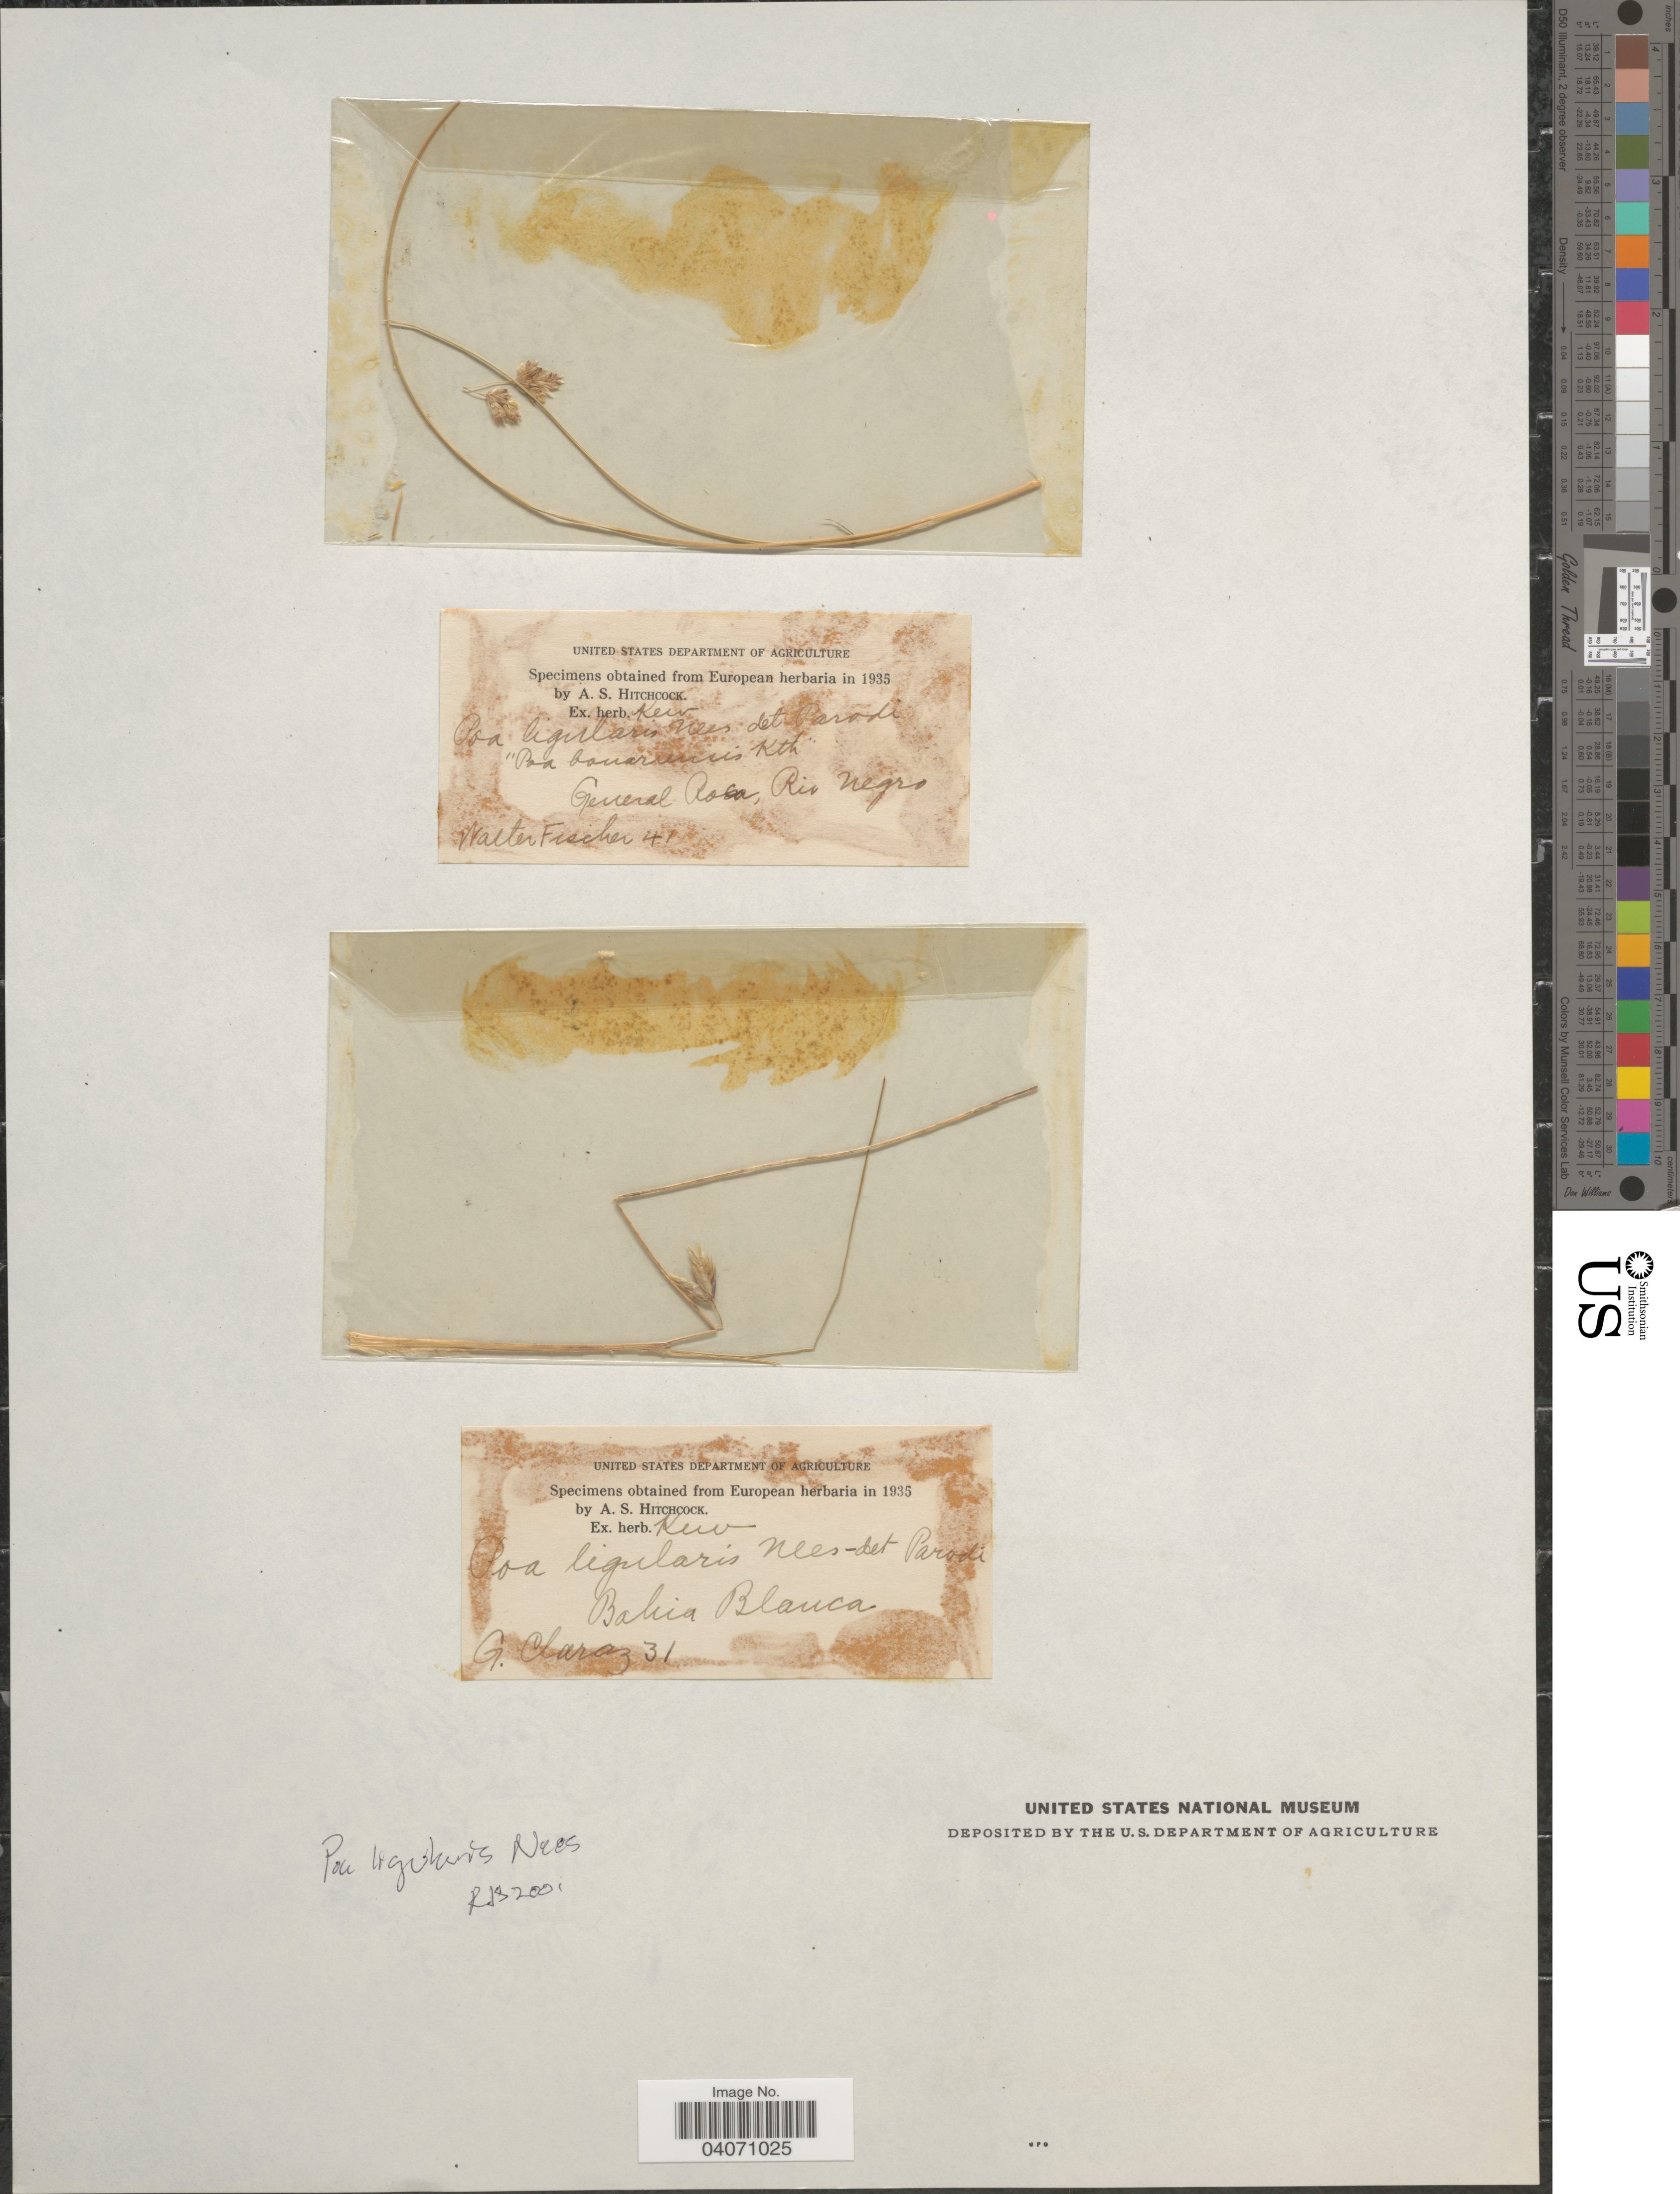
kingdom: Plantae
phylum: Tracheophyta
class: Liliopsida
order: Poales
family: Poaceae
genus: Poa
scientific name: Poa ligularis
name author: Nees ex Steud.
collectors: G. Claraz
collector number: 31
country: Argentina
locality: Bahia Blanca.